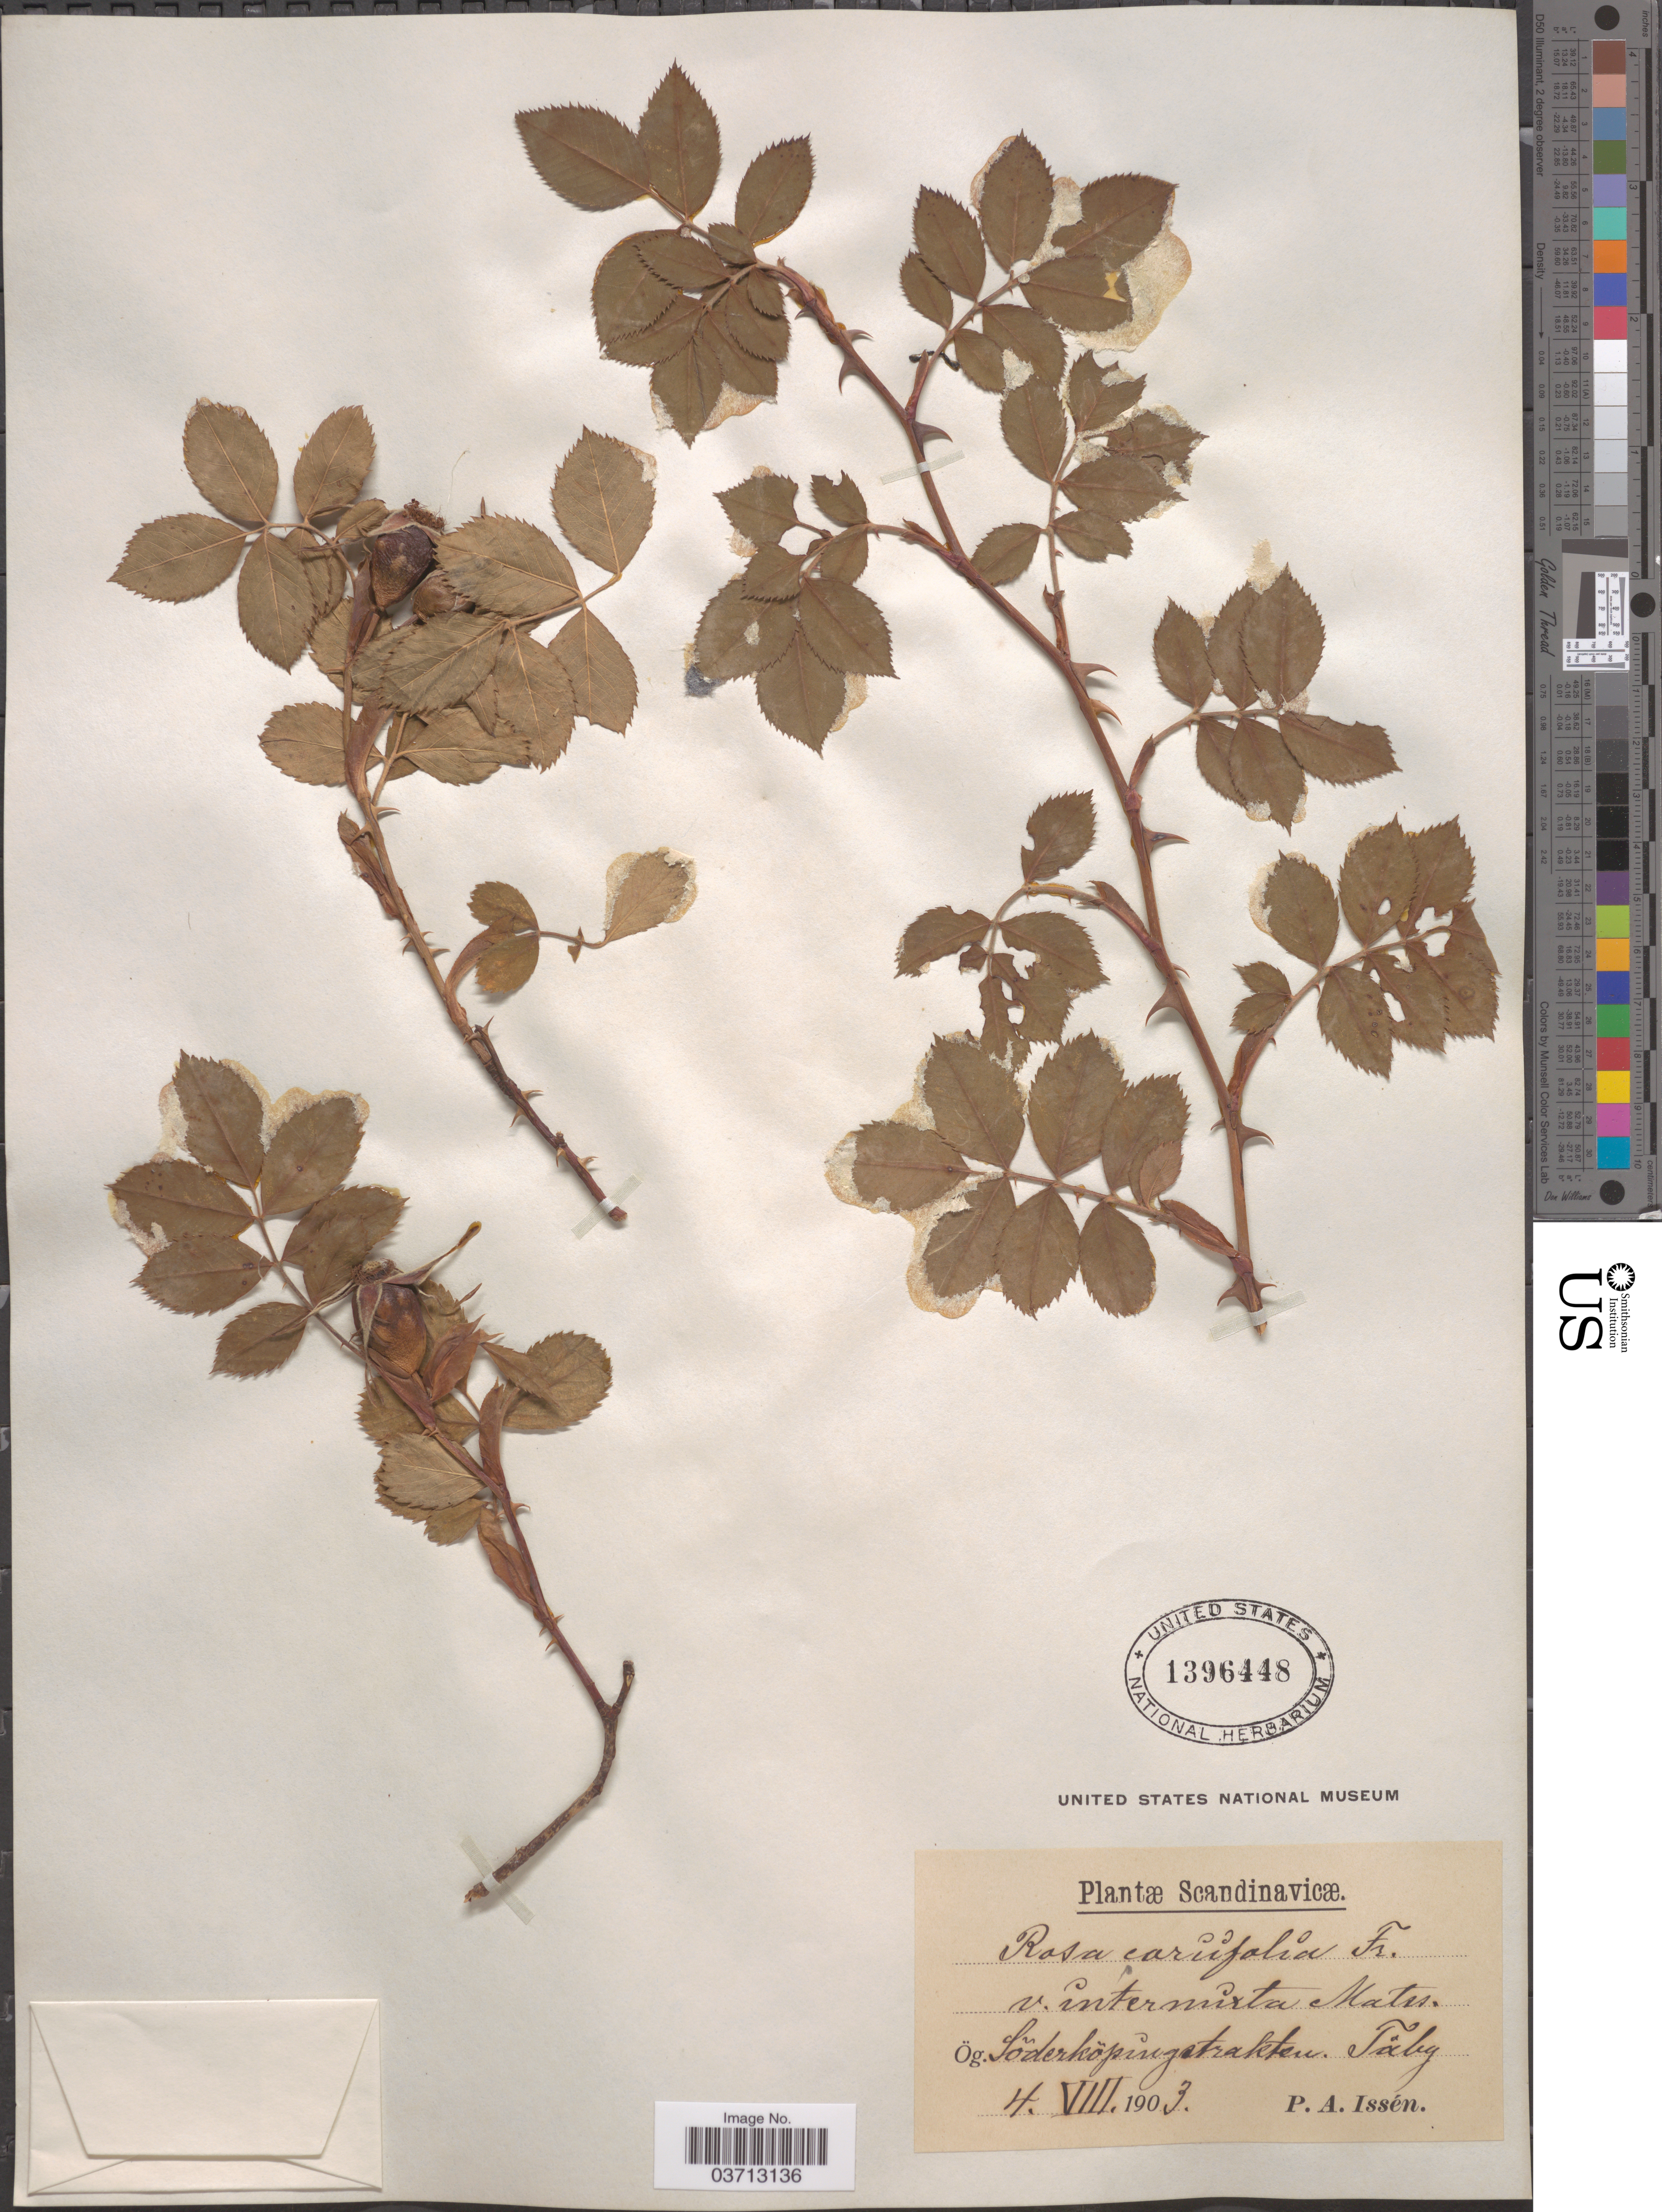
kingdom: Plantae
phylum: Tracheophyta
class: Magnoliopsida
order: Rosales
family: Rosaceae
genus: Rosa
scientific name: Rosa coriifolia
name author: Fr. a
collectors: P. Issen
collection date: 1903-08-04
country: Sweden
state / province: Östergötland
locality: Scandinavicæ. Ög. Sõderkõpingstrakten. Tåby.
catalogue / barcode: US 1396448